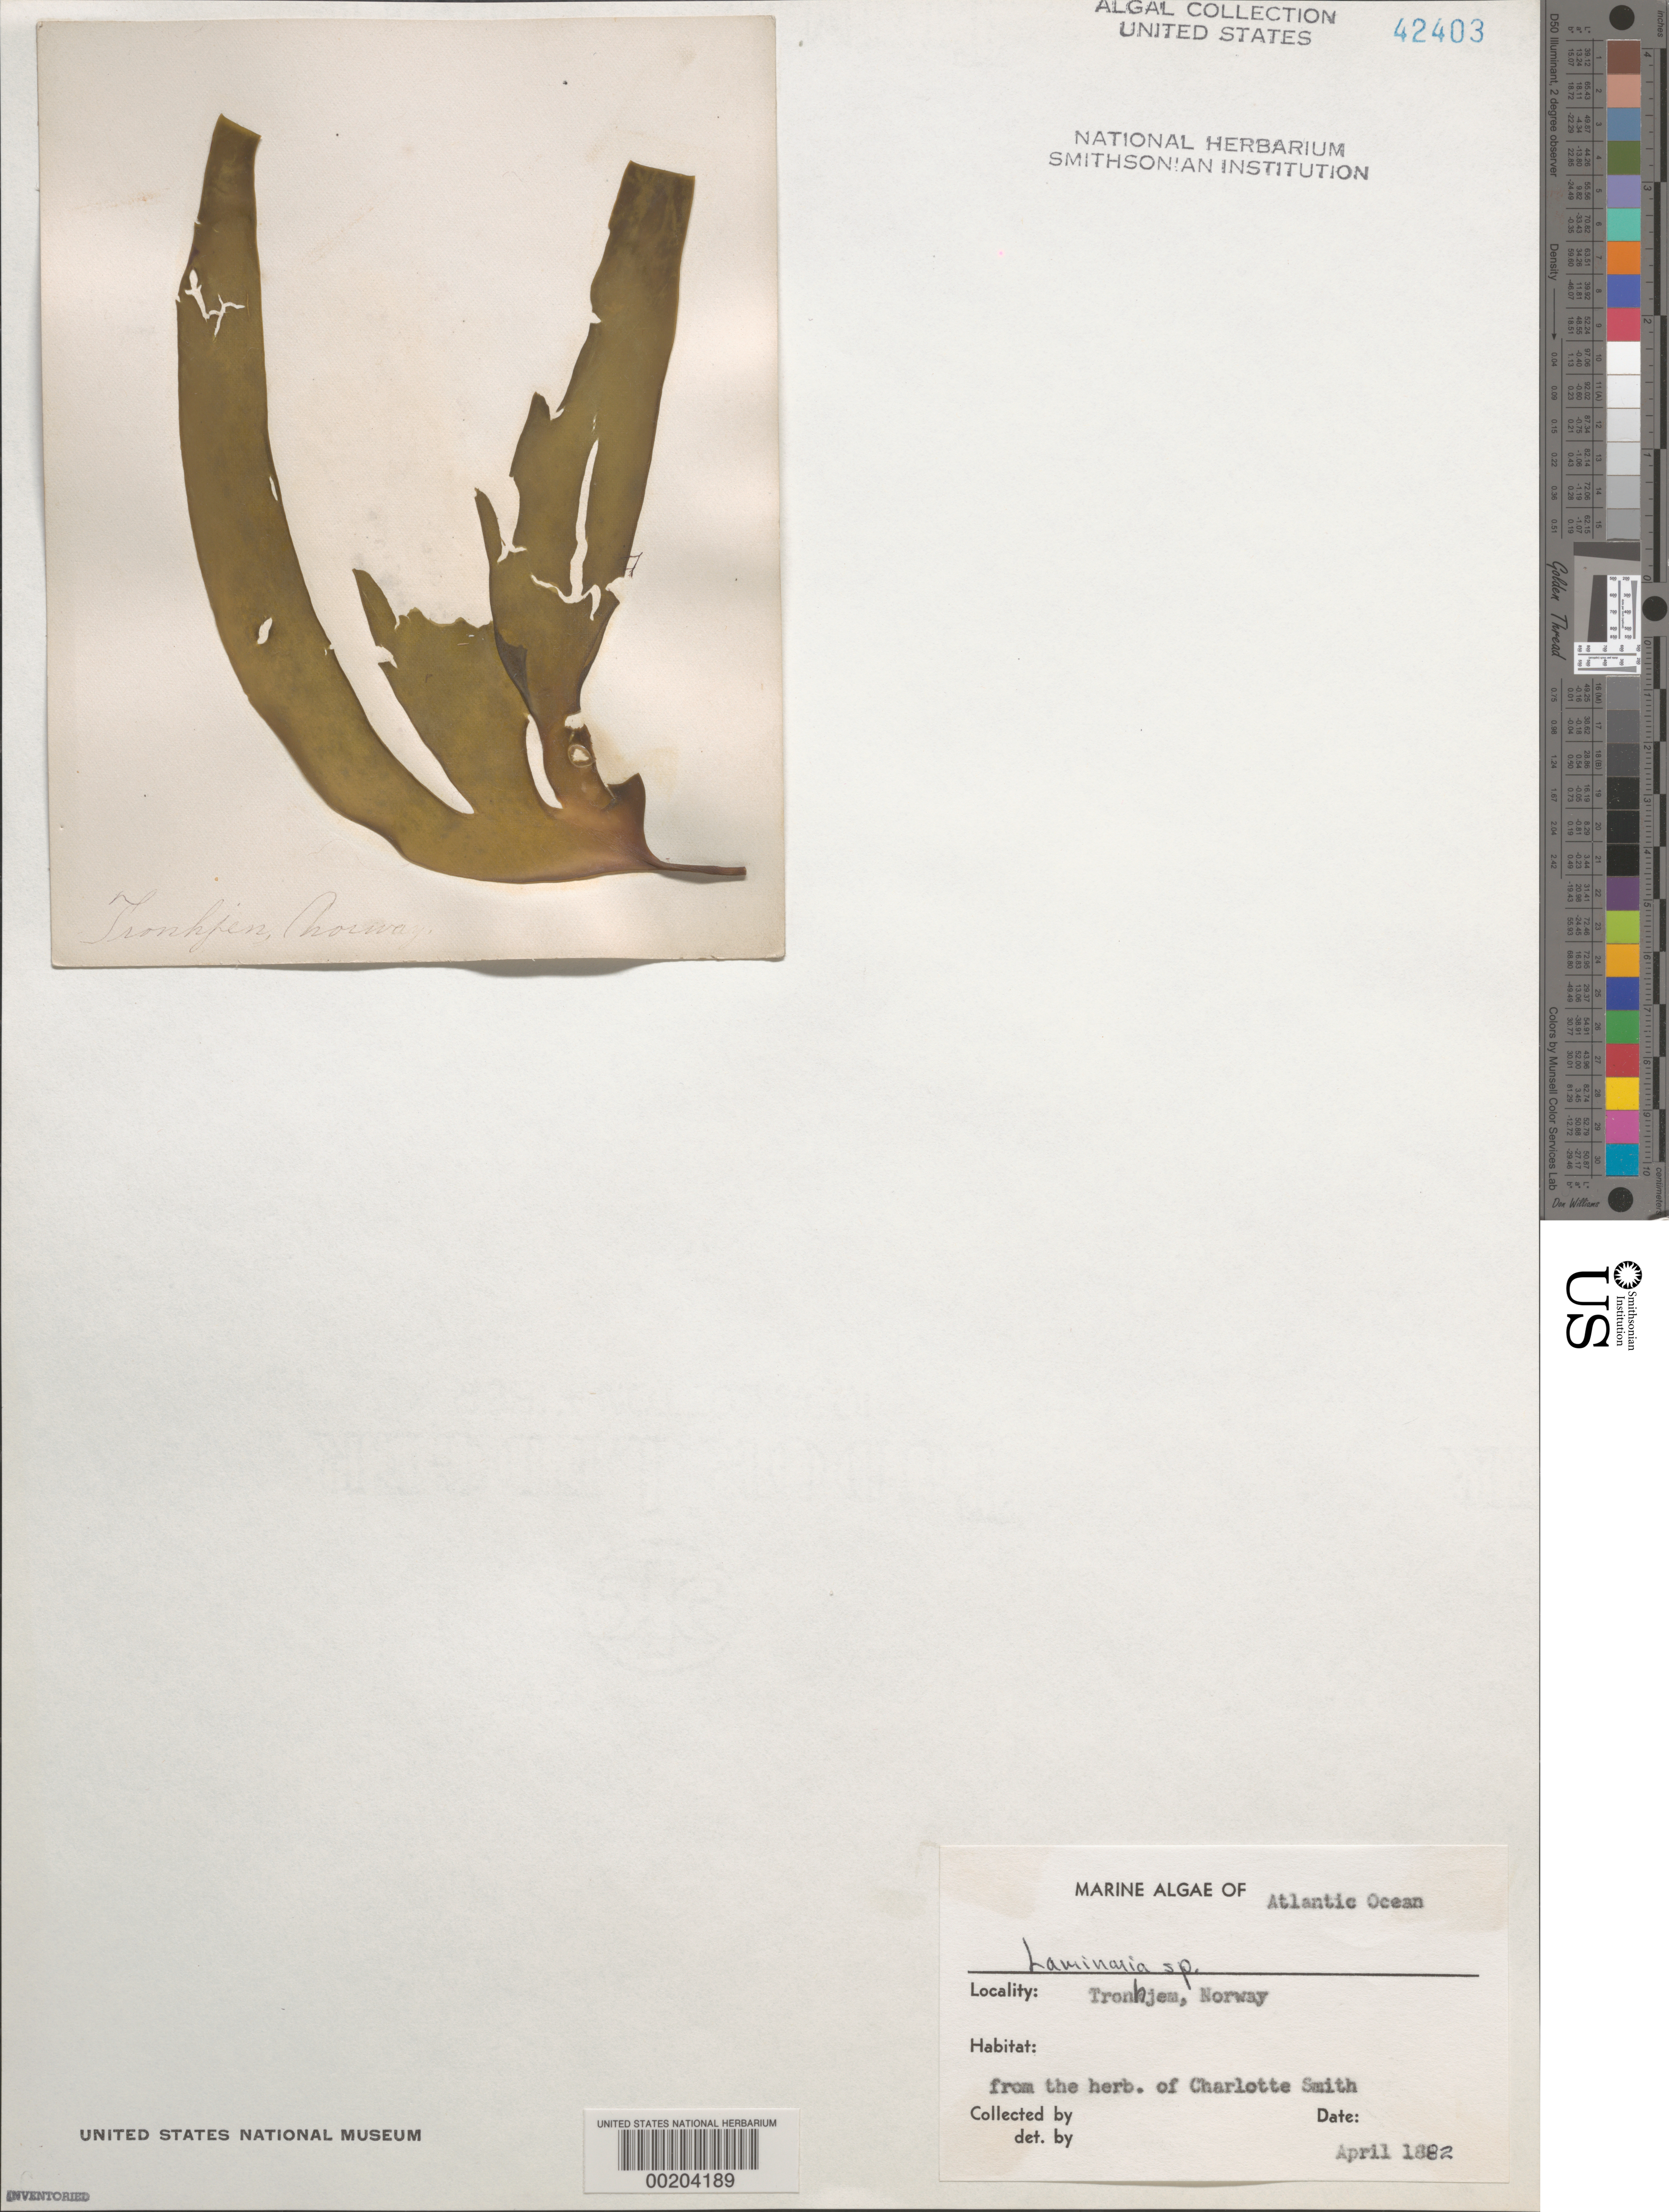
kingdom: Chromista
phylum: Ochrophyta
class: Phaeophyceae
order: Laminariales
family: Laminariaceae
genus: Laminaria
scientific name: Laminaria sp.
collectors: Charlotte Smith (herbarium)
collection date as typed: Apr 1882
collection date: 1882-04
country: Norway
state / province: Trøndelag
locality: Trondheim (tronhjen)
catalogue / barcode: US 42403